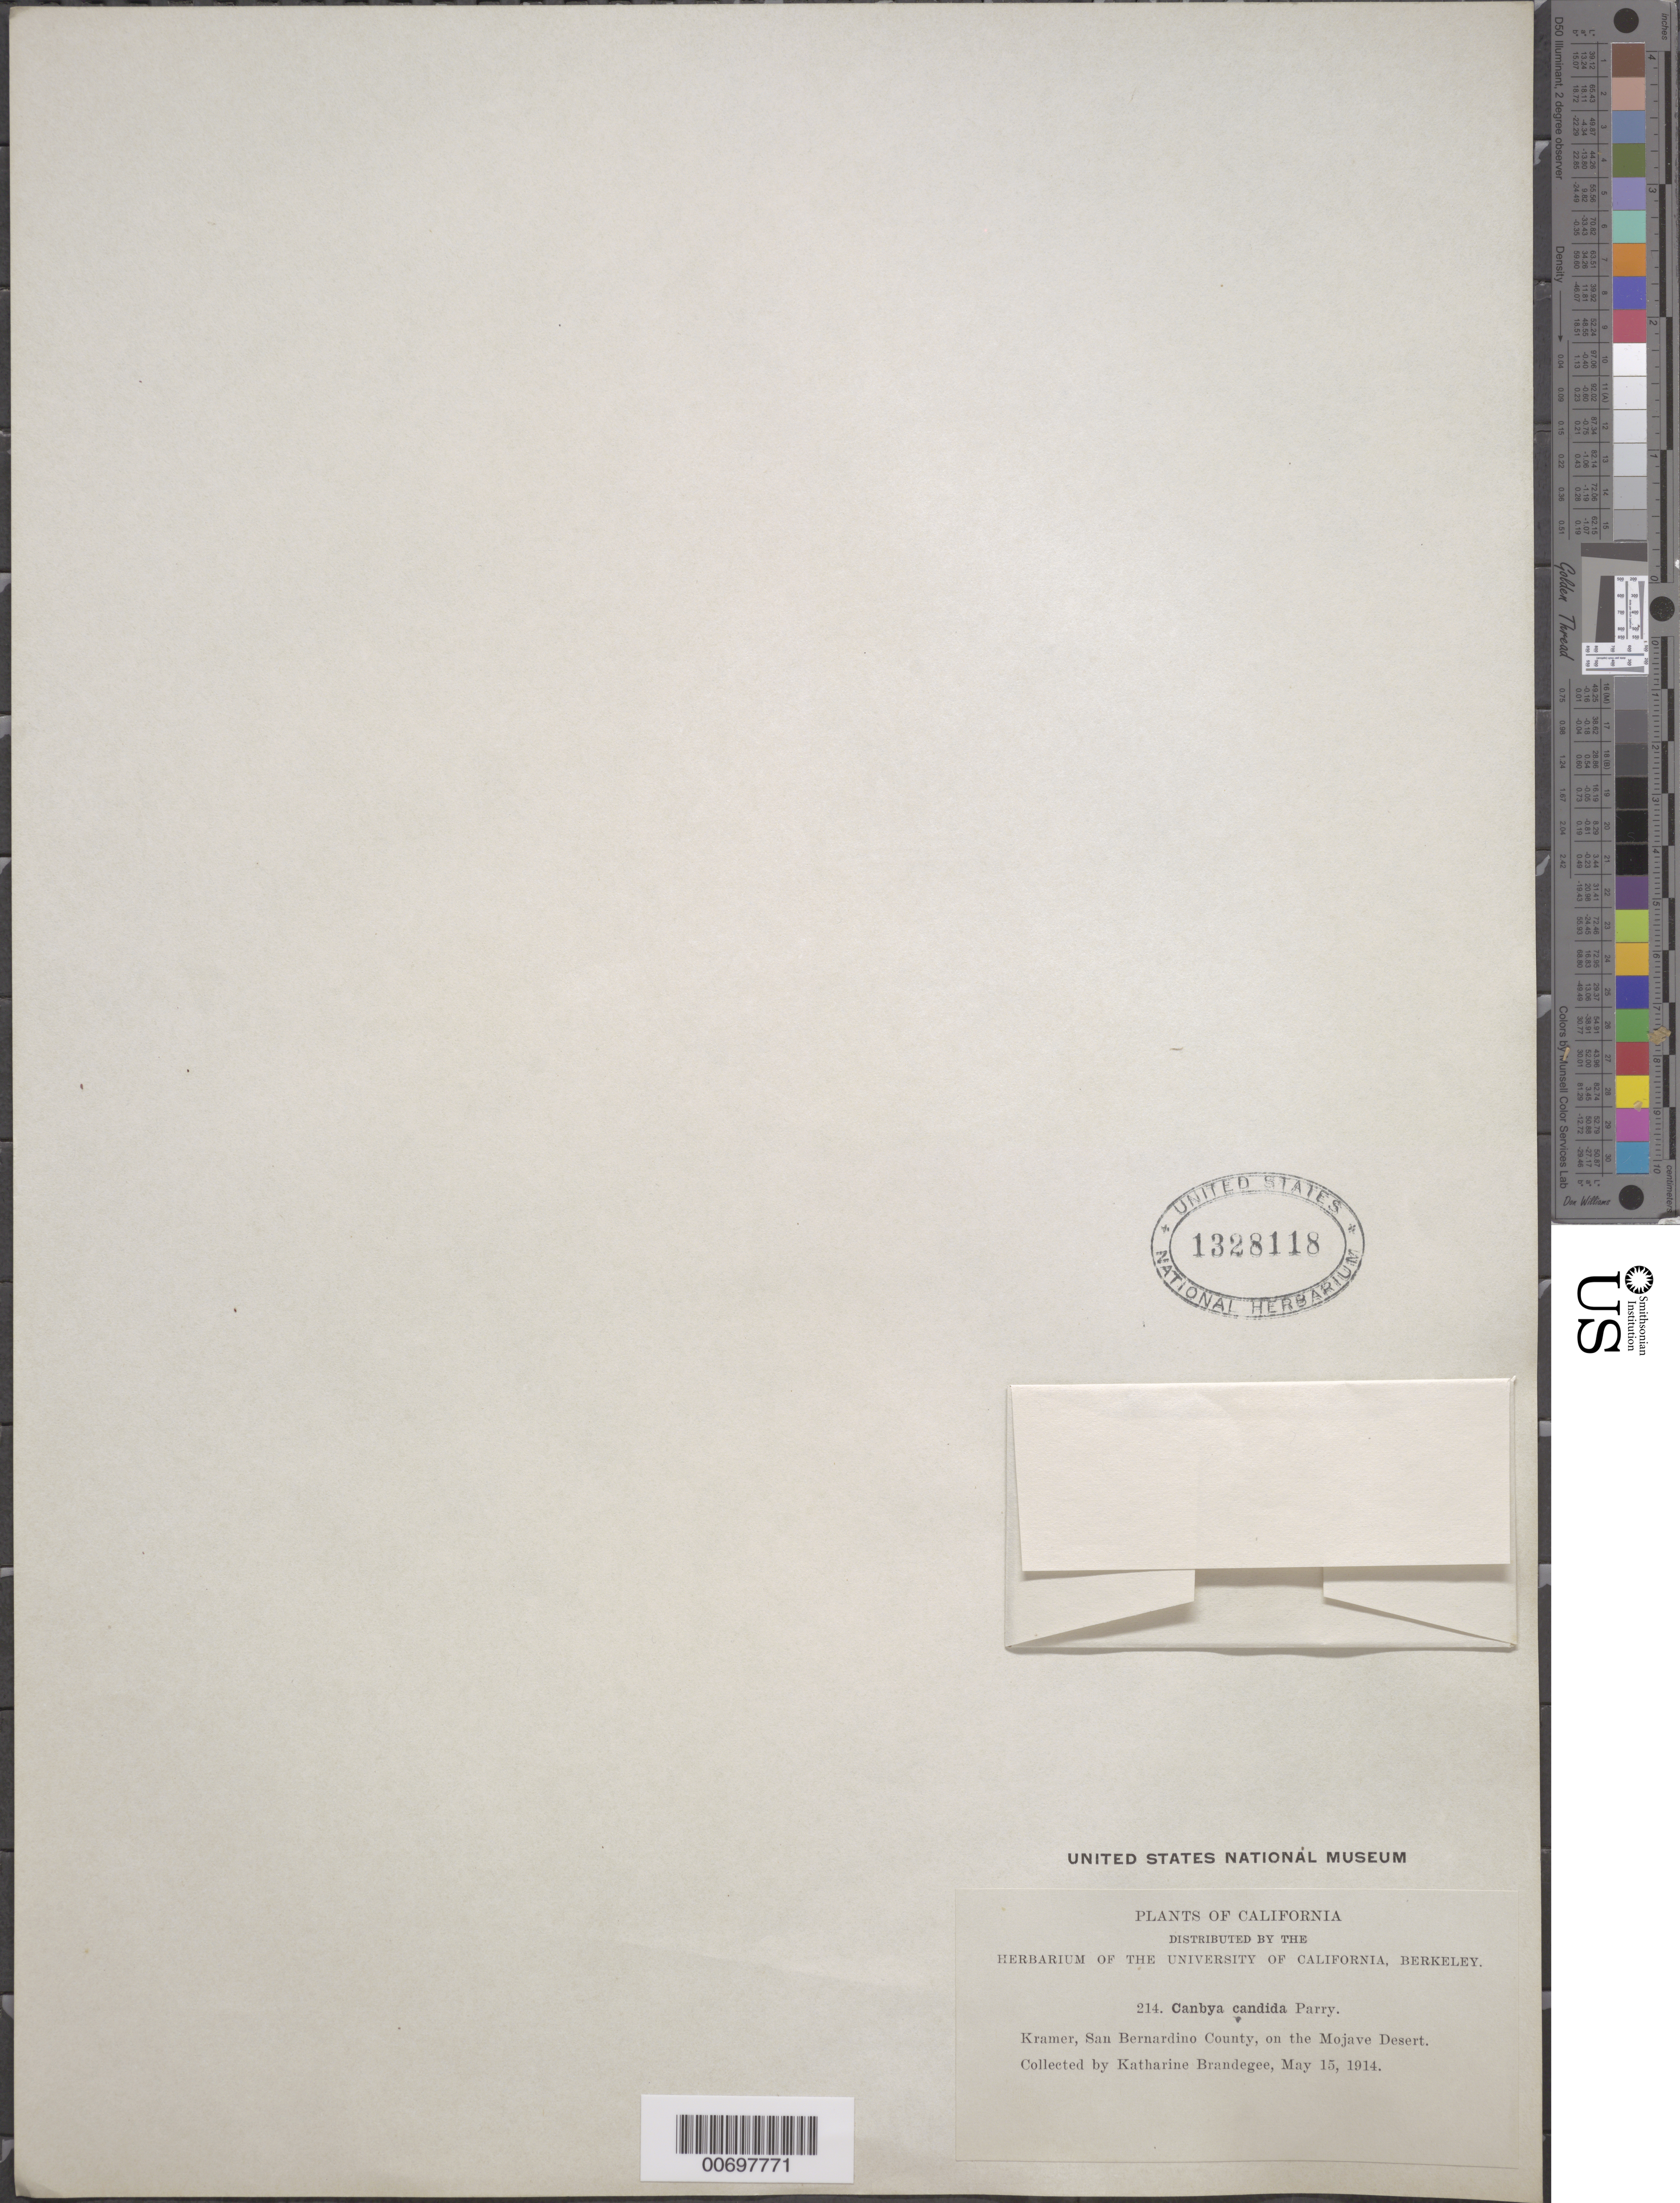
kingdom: Plantae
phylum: Tracheophyta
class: Magnoliopsida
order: Ranunculales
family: Papaveraceae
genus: Canbya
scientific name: Canbya candida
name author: Parry ex A. Gray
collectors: M. K. Brandegee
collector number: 214 (Brandegee exsicc.)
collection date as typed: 15 May 1914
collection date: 1914-05-15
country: United States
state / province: California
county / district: San Bernardino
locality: Kramer, on the Mojave Desert.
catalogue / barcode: US 1328118